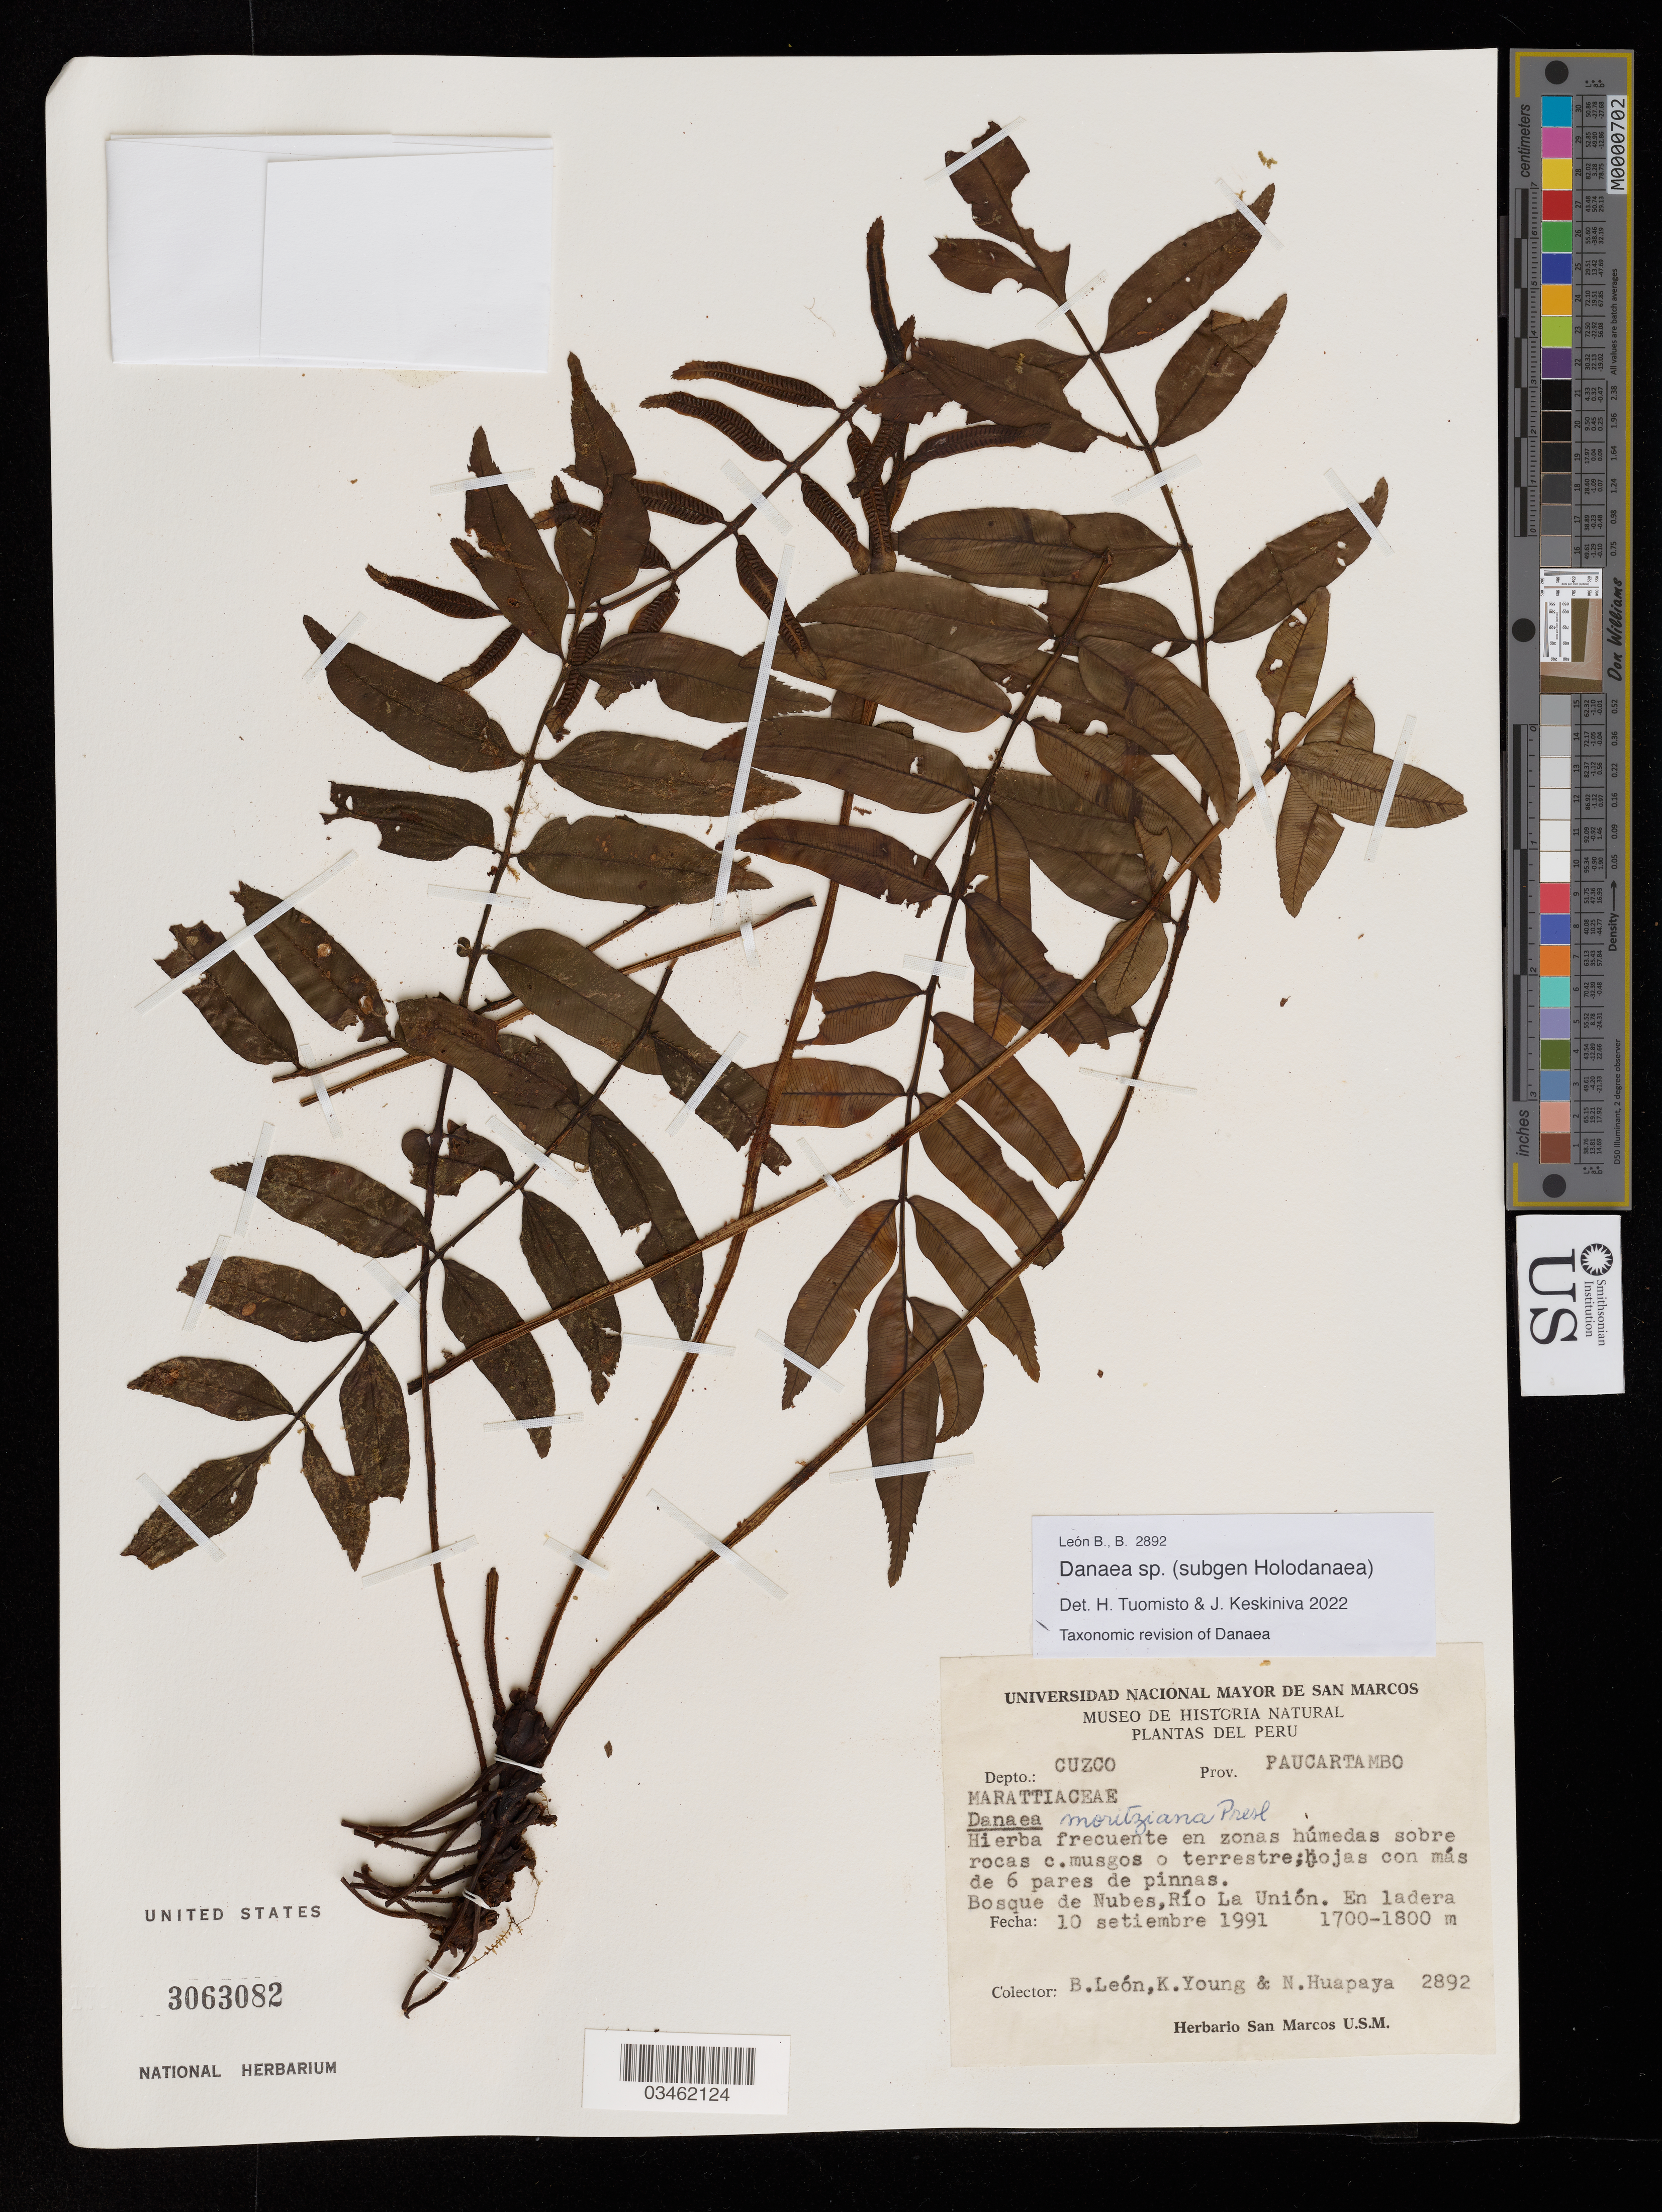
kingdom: Plantae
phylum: Tracheophyta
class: Polypodiopsida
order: Marattiales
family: Marattiaceae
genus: Danaea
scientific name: Danaea sp.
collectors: B. León, K. Young & N. Huapaya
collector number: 2892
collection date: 1991-09-10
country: Peru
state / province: Cusco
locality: Depto.: Cuzco. Prov. Paucartambo. Bosque de Nubes, Río La Unión. En ladera.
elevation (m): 1700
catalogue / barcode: US 3063082